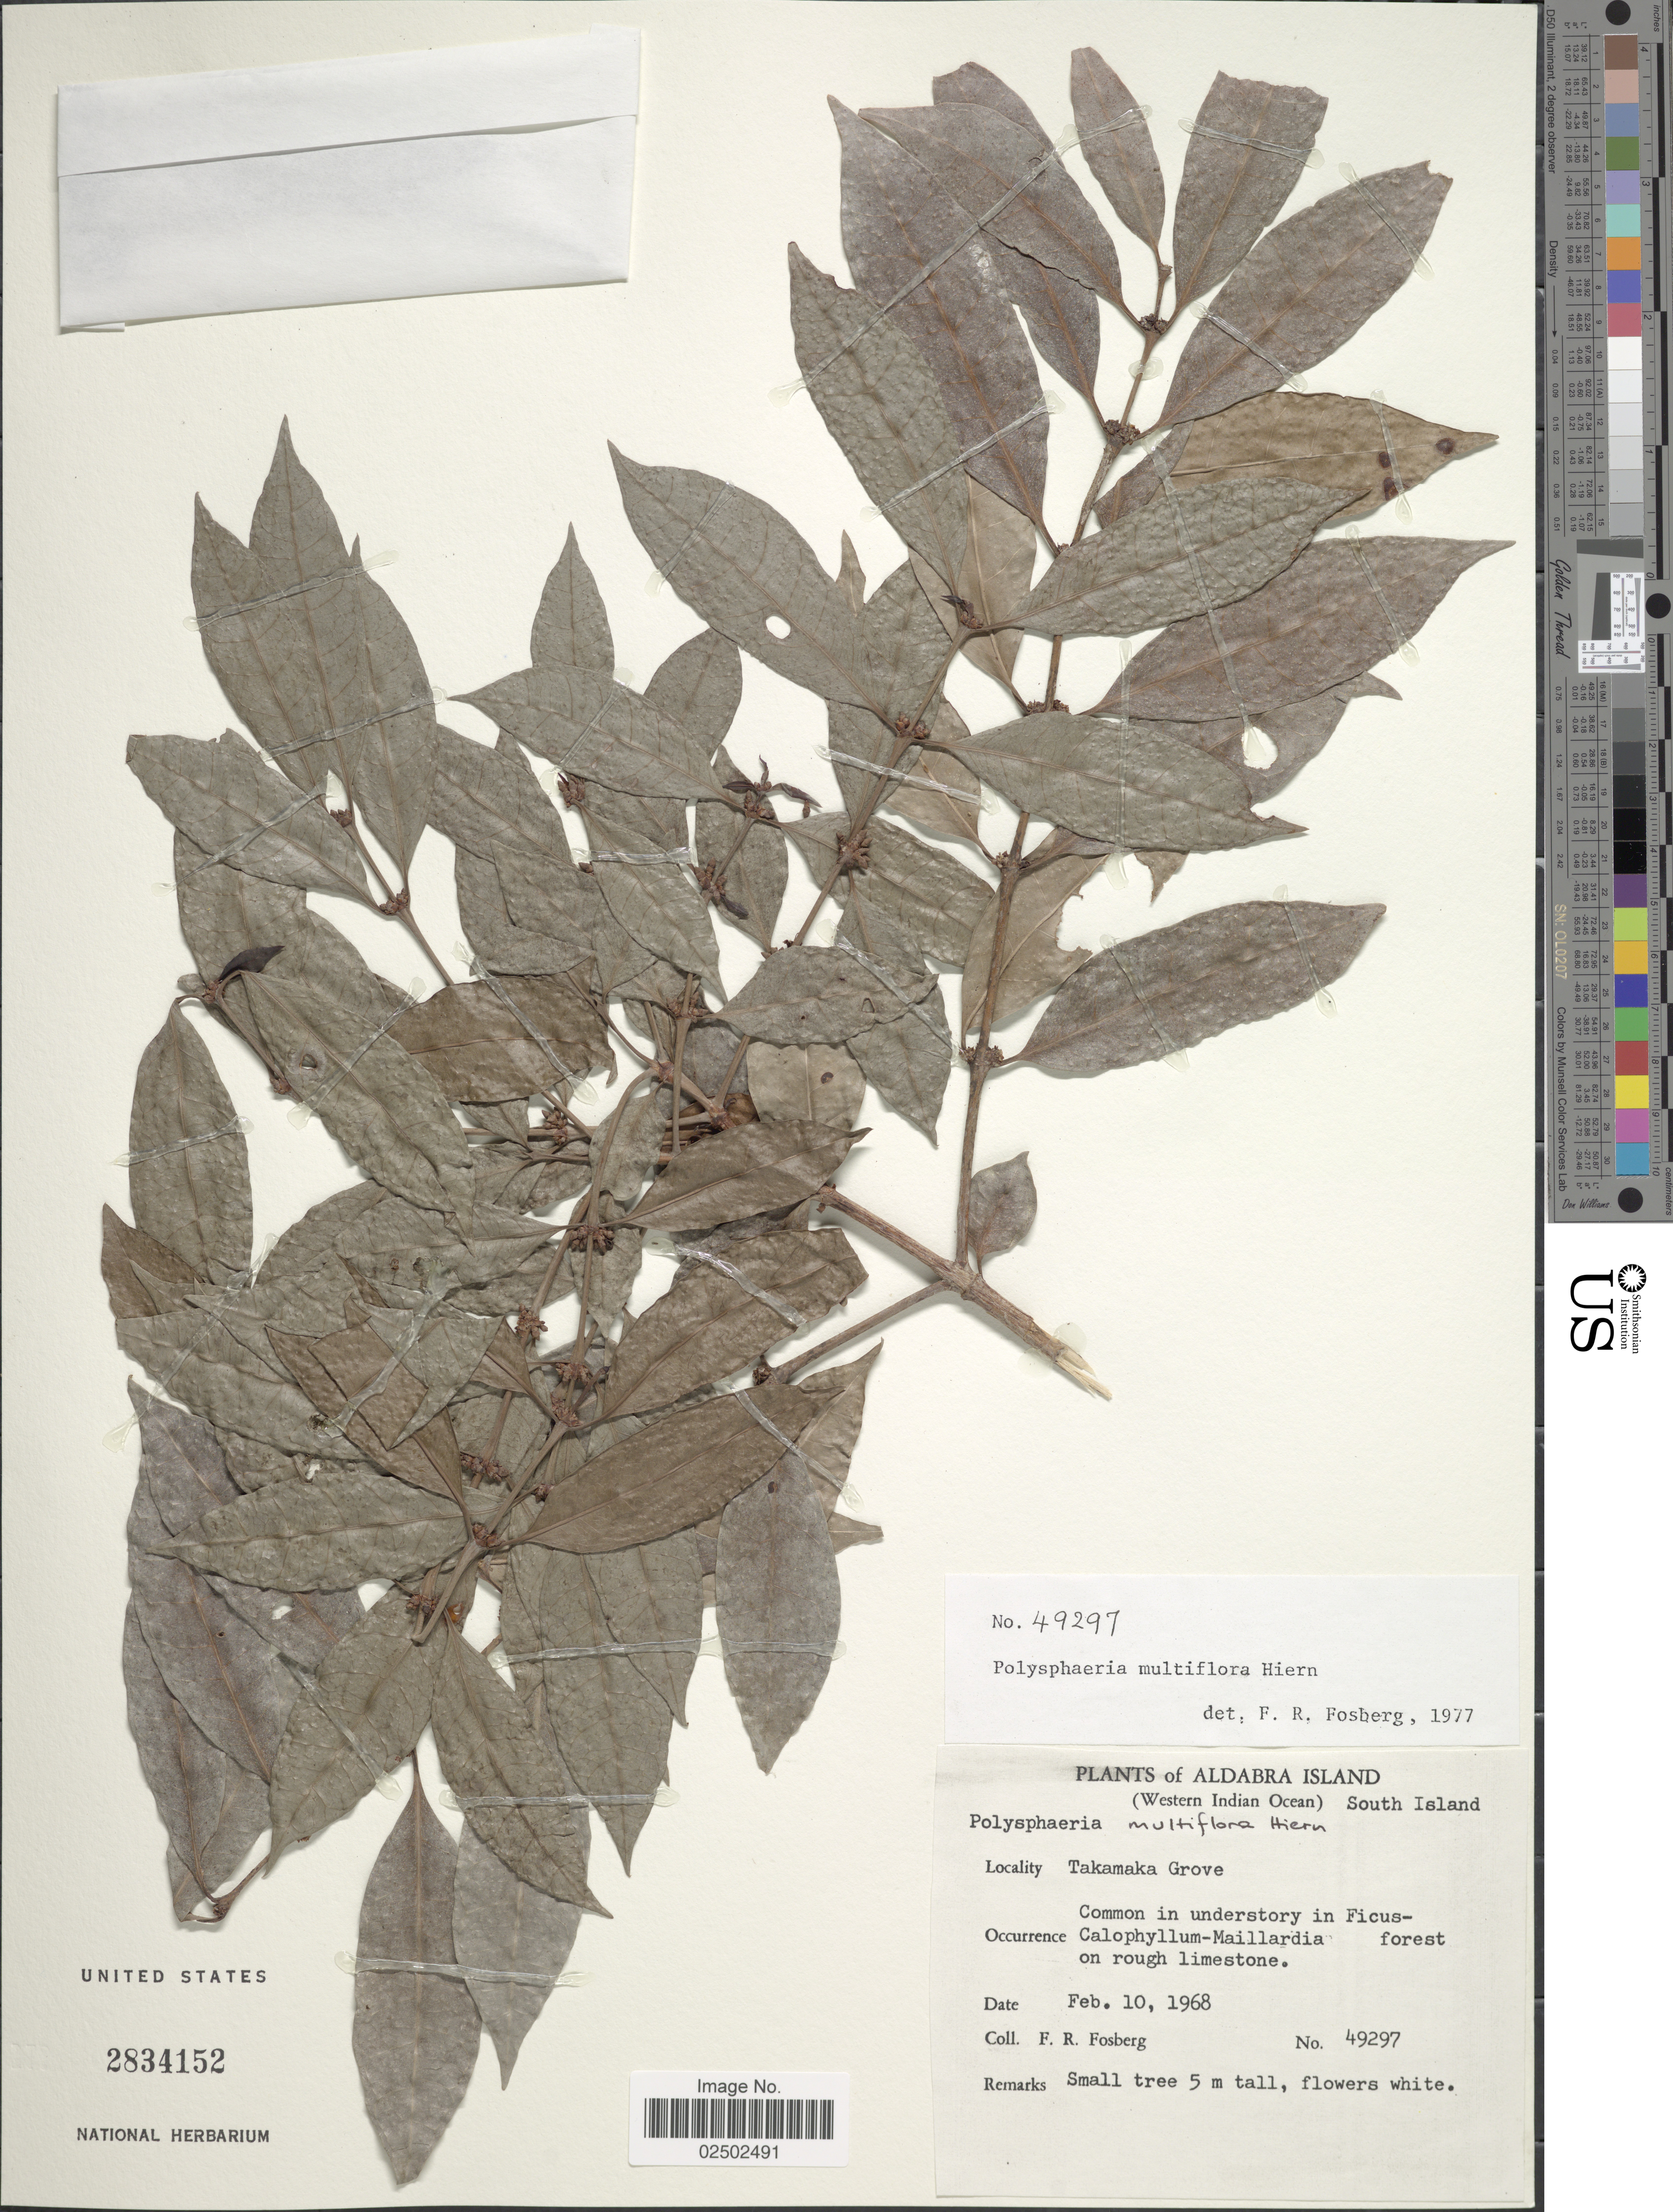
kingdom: Plantae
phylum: Tracheophyta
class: Magnoliopsida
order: Gentianales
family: Rubiaceae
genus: Polysphaeria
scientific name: Polysphaeria multiflora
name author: Hiern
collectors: F. R. Fosberg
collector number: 49297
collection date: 1968-02-10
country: Seychelles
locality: Aldabra Island (Western Indian Ocean) South Island. Takamaka Grove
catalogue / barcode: US 2834152